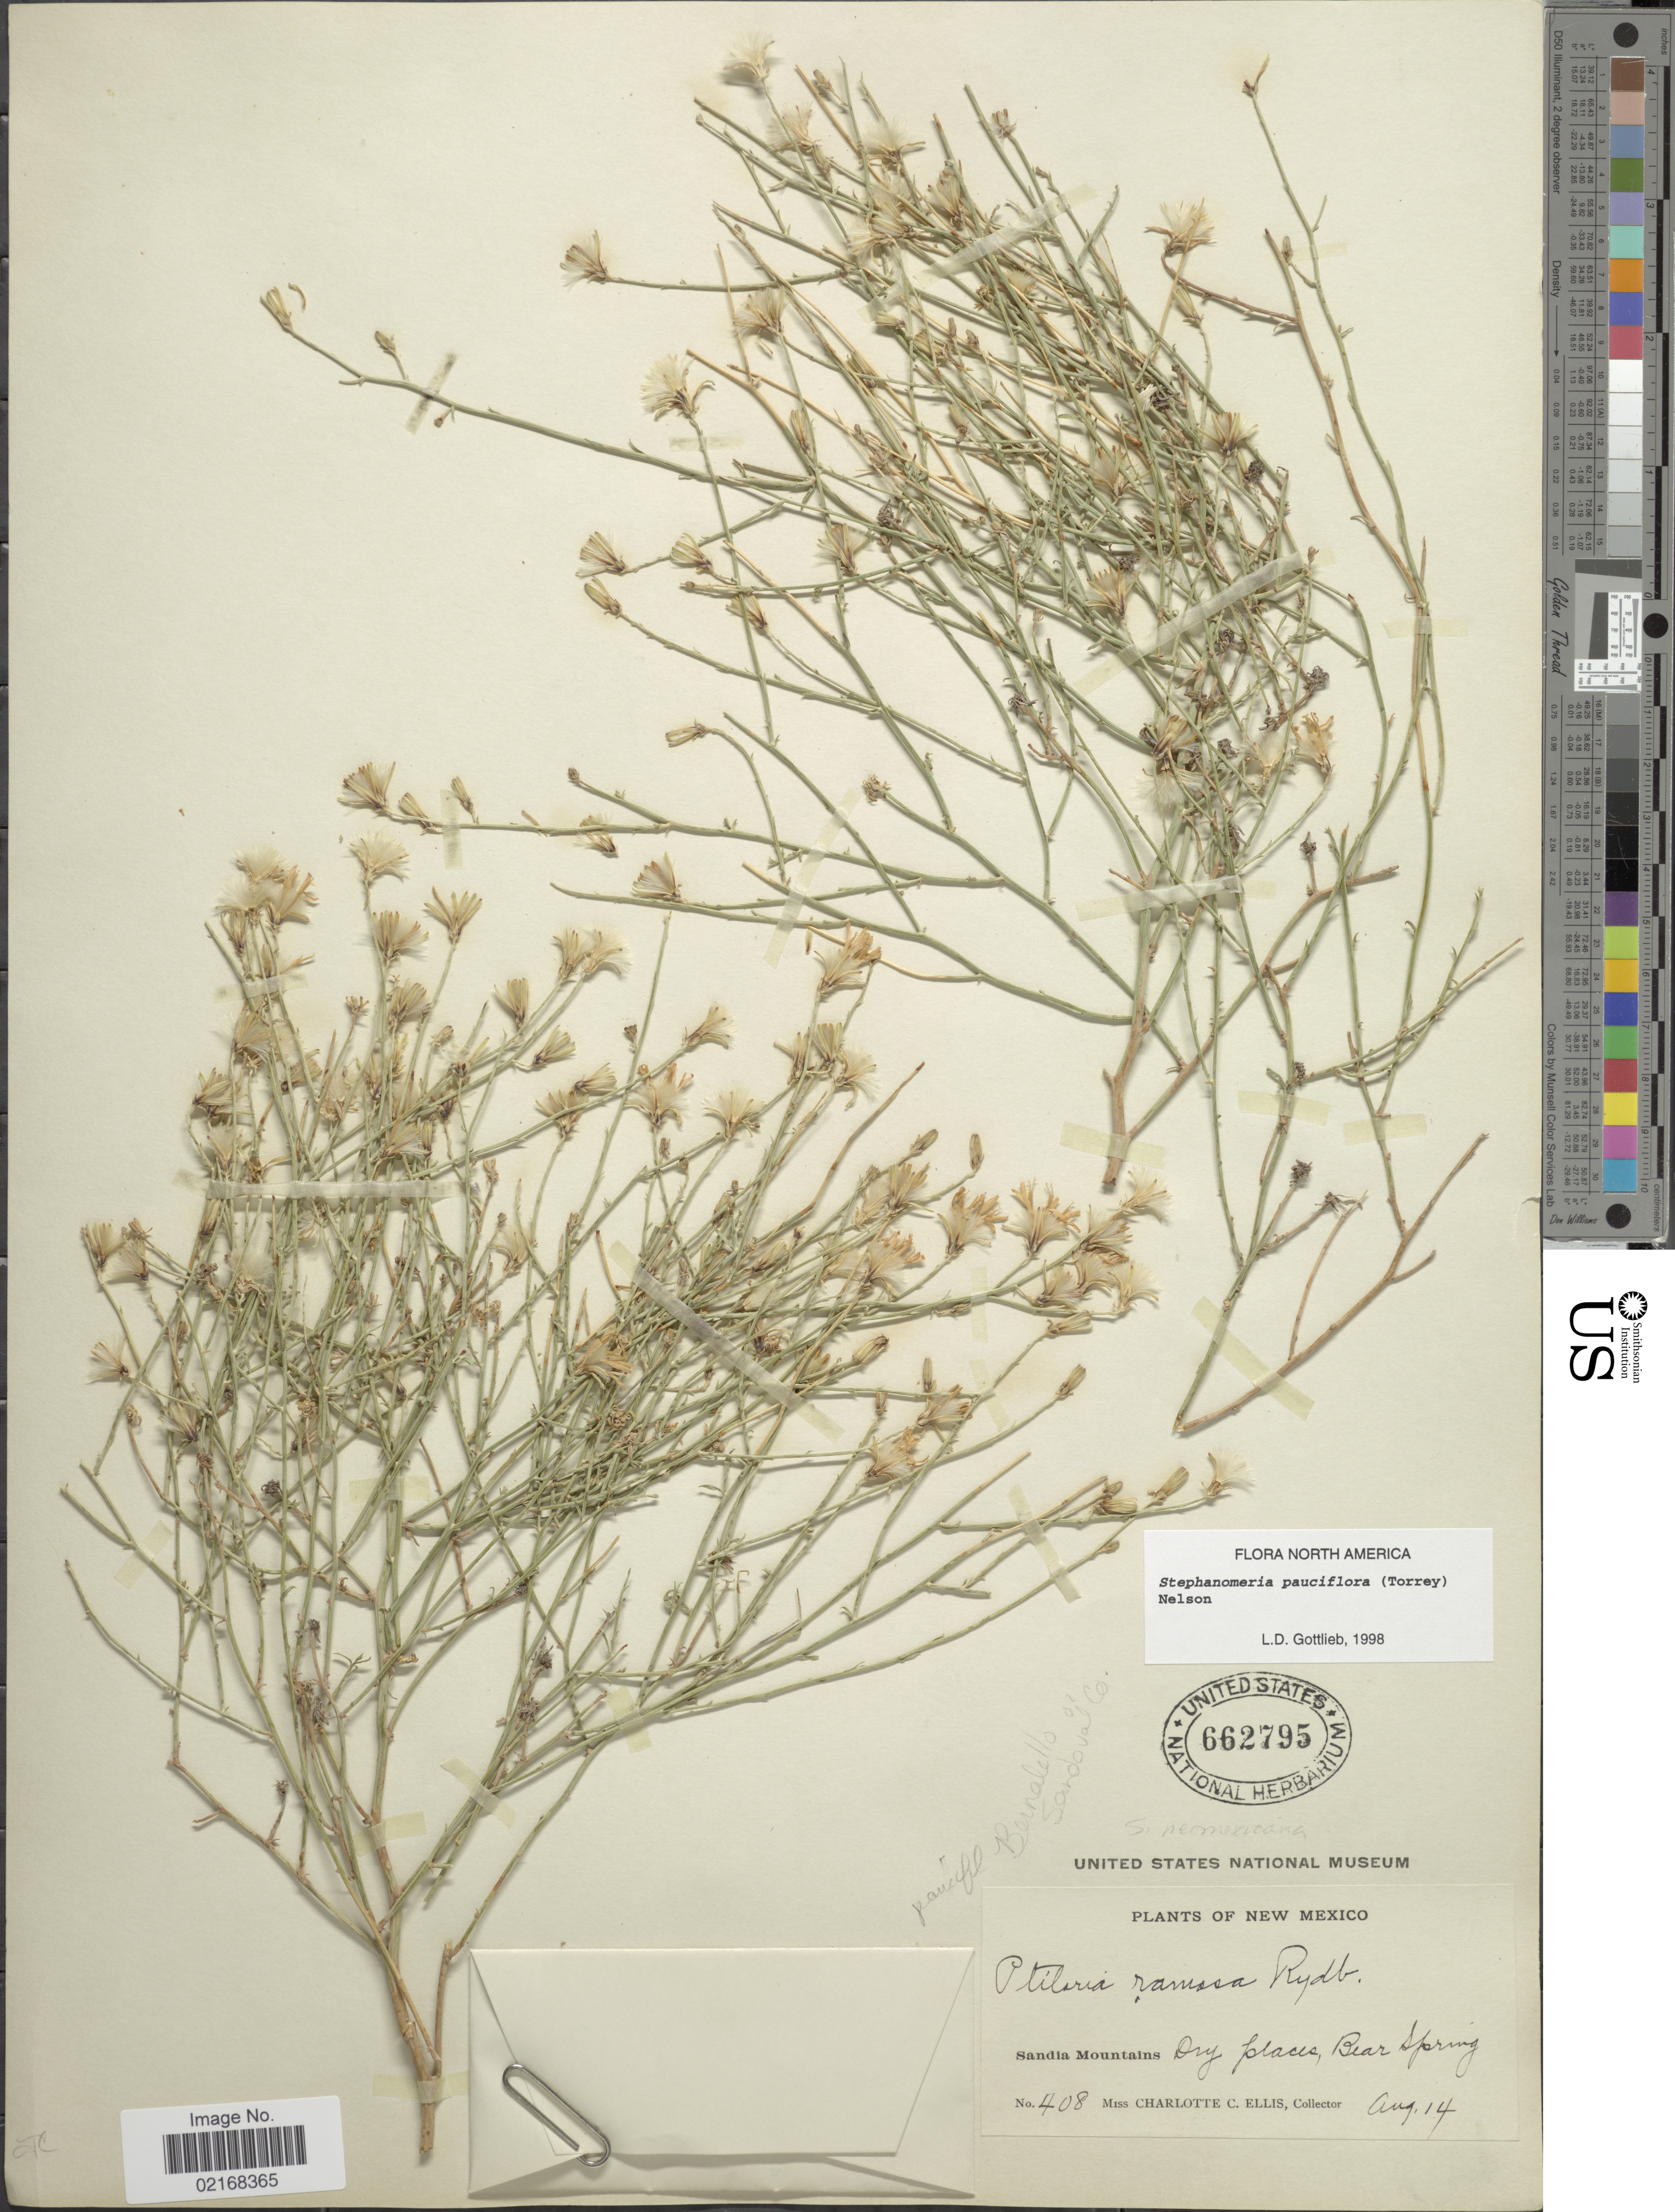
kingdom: Plantae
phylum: Tracheophyta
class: Magnoliopsida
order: Asterales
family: Asteraceae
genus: Stephanomeria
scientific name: Stephanomeria pauciflora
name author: (Torr.) A. Nelson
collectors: C. C. Ellis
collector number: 408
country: United States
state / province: New Mexico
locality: Sandia Mountains. Dry places, Bear Spring. Bernalello or Sandoval Co.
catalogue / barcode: US 662795